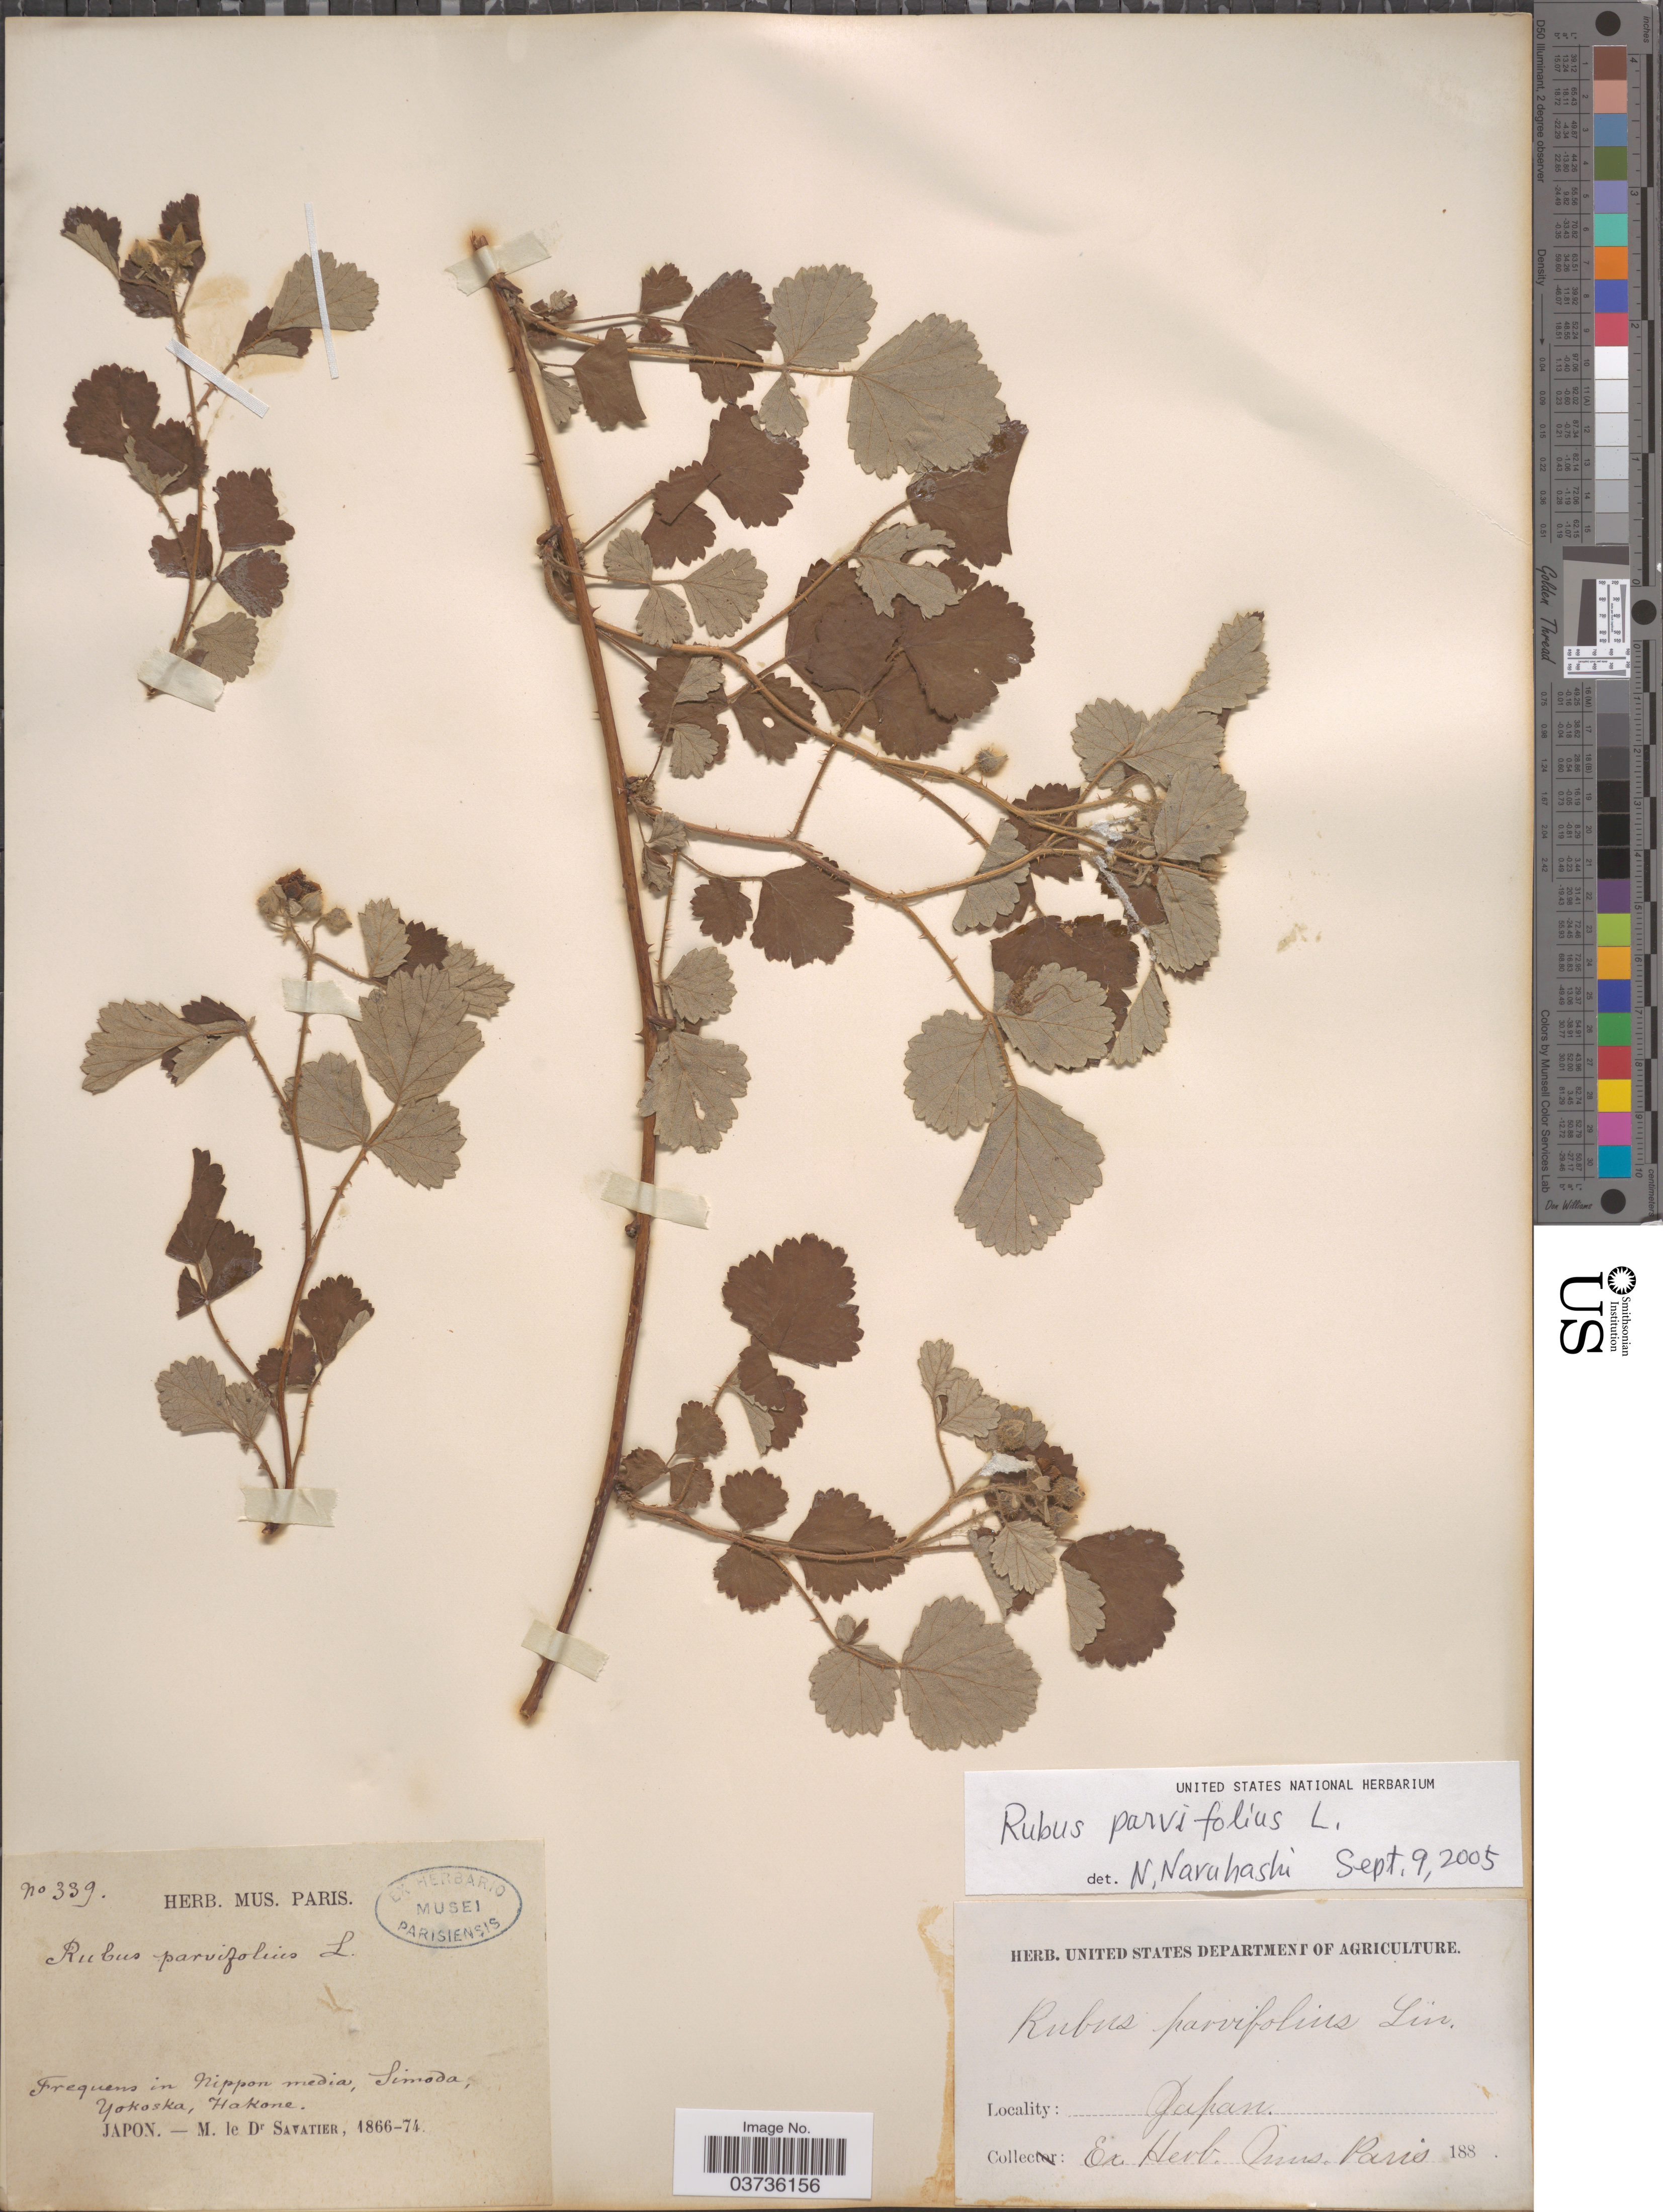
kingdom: Plantae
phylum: Tracheophyta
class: Magnoliopsida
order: Rosales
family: Rosaceae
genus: Rubus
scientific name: Rubus parvifolius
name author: L.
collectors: M. Savatier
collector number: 339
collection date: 1874/1886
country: Japan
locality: Nippon media, Simoda, Yokoska, Hakone.